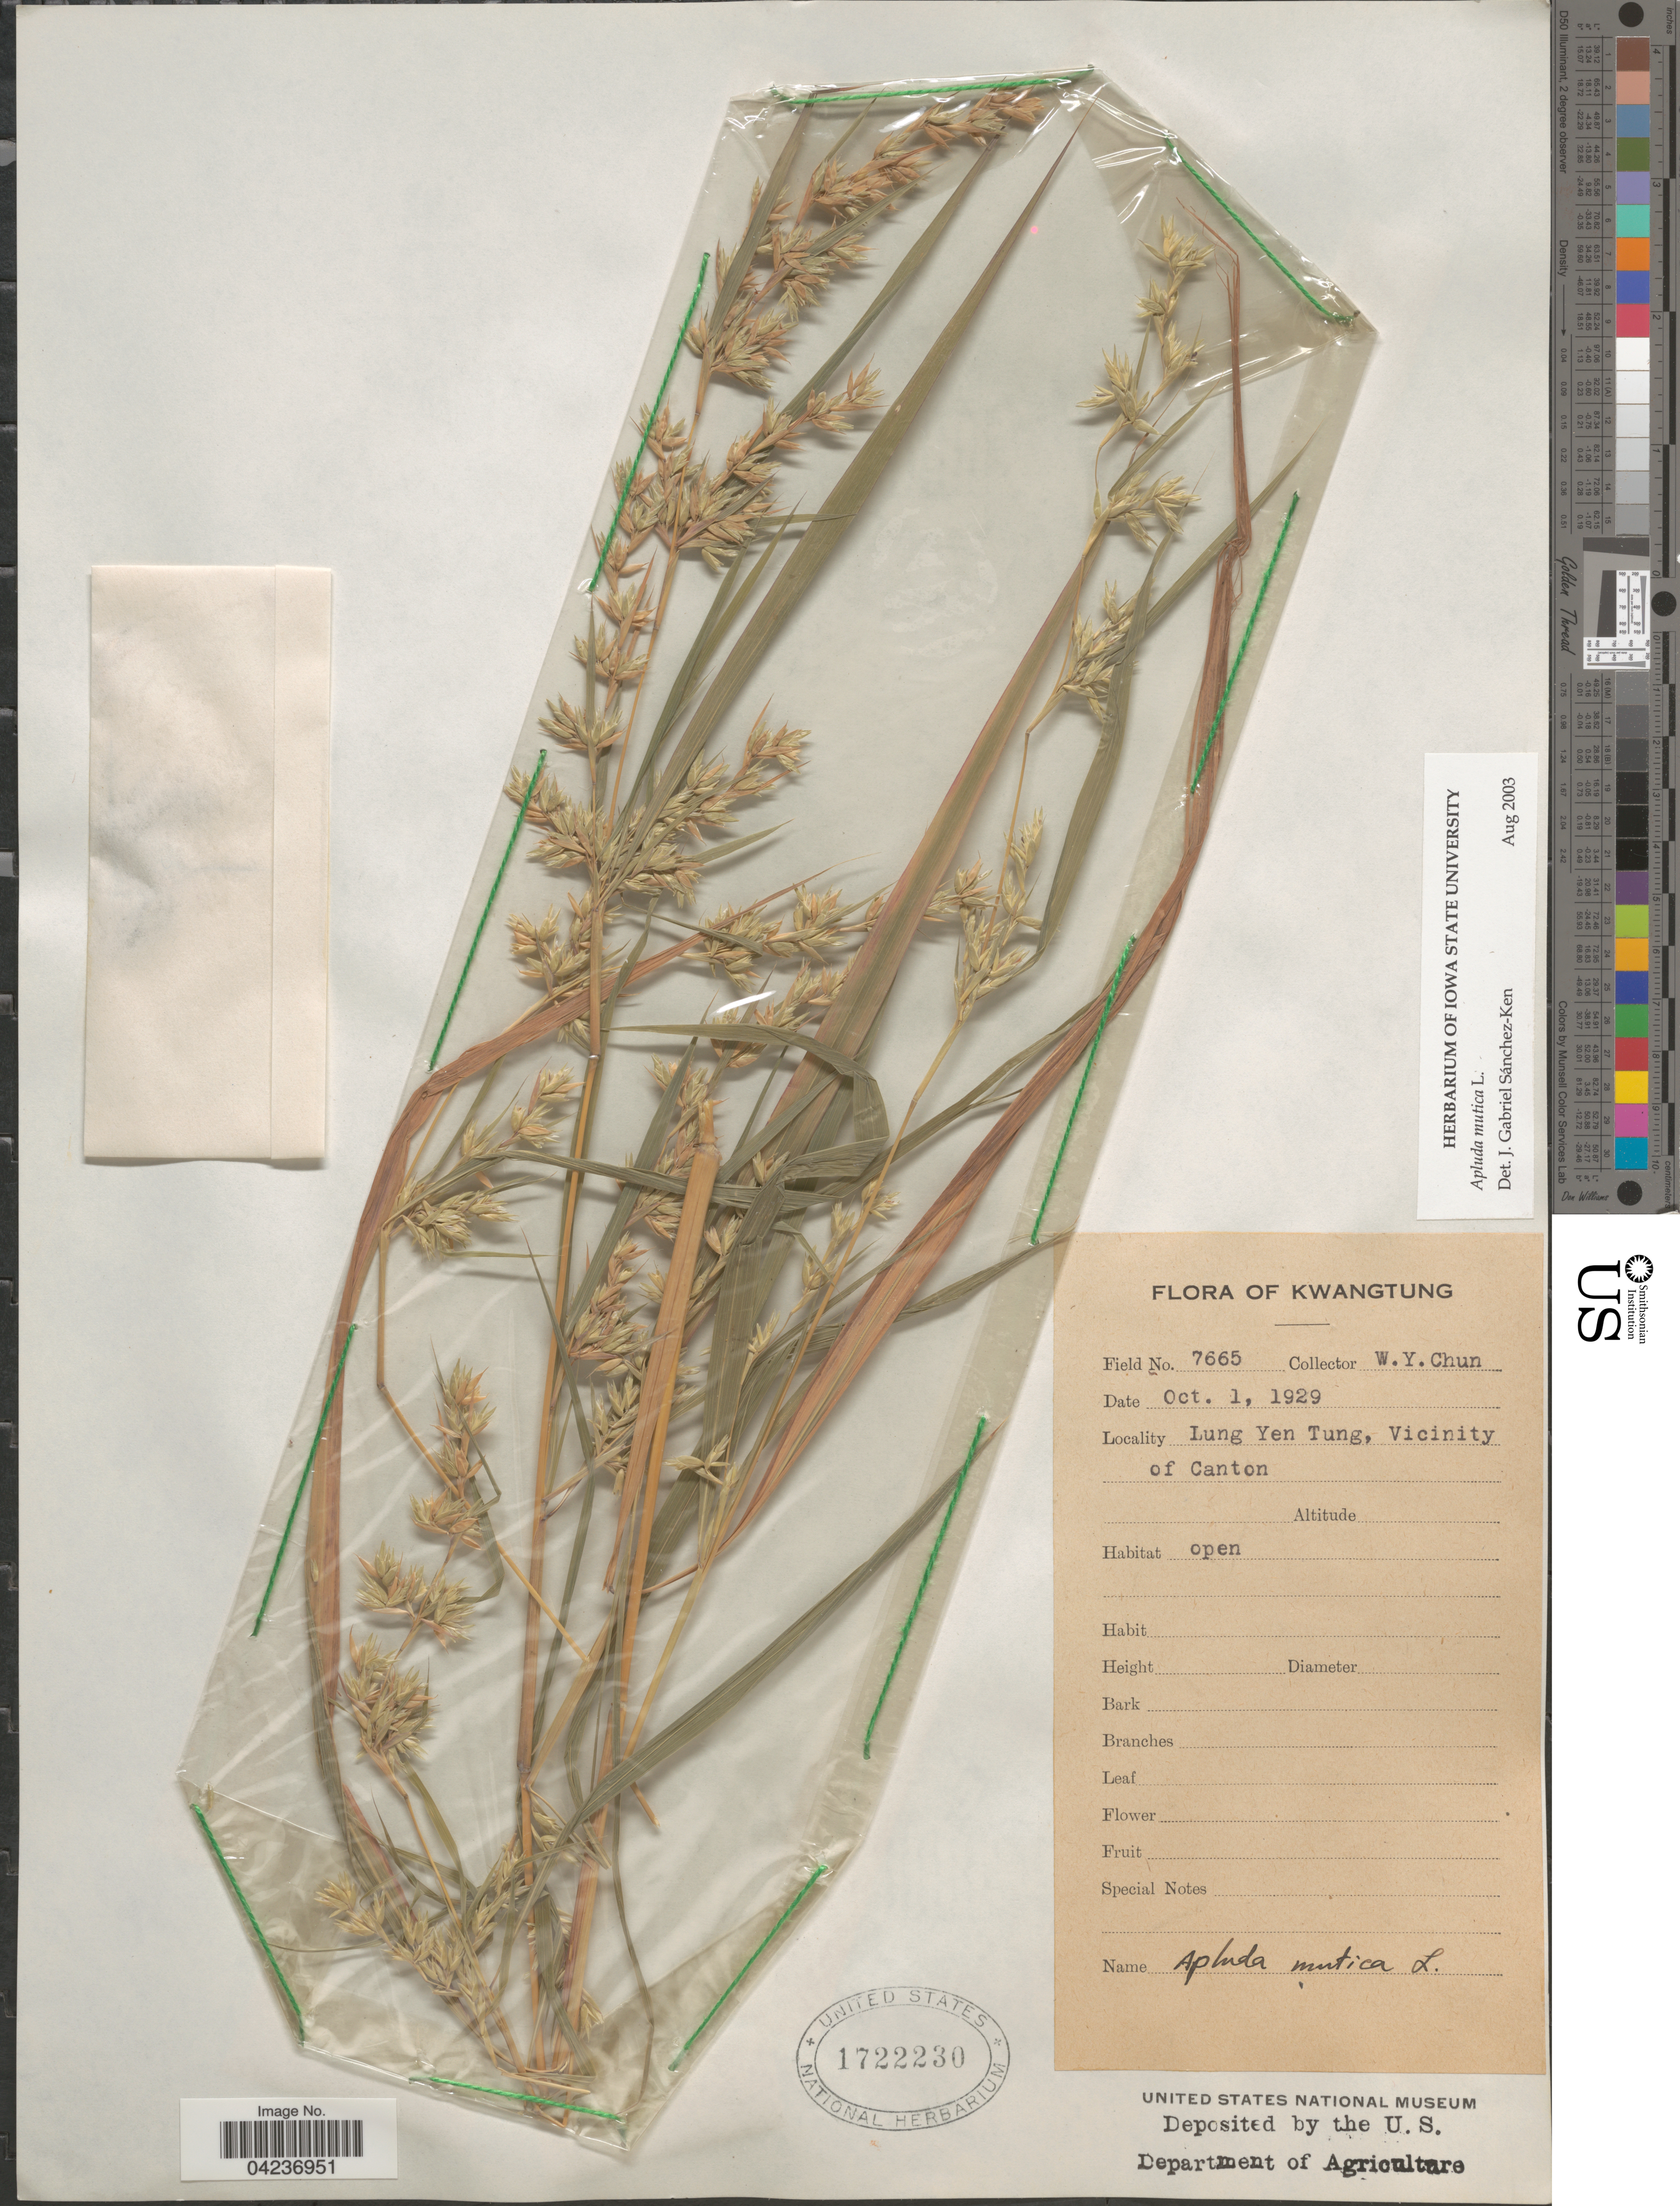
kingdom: Plantae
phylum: Tracheophyta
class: Liliopsida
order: Poales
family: Poaceae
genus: Apluda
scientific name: Apluda mutica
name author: L.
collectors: W. Y. Chun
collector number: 7665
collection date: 1929-10-01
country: China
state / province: Guangdong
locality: Kwangtung. Lun Yen Tung, Vicinity of Canton.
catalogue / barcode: US 1722230